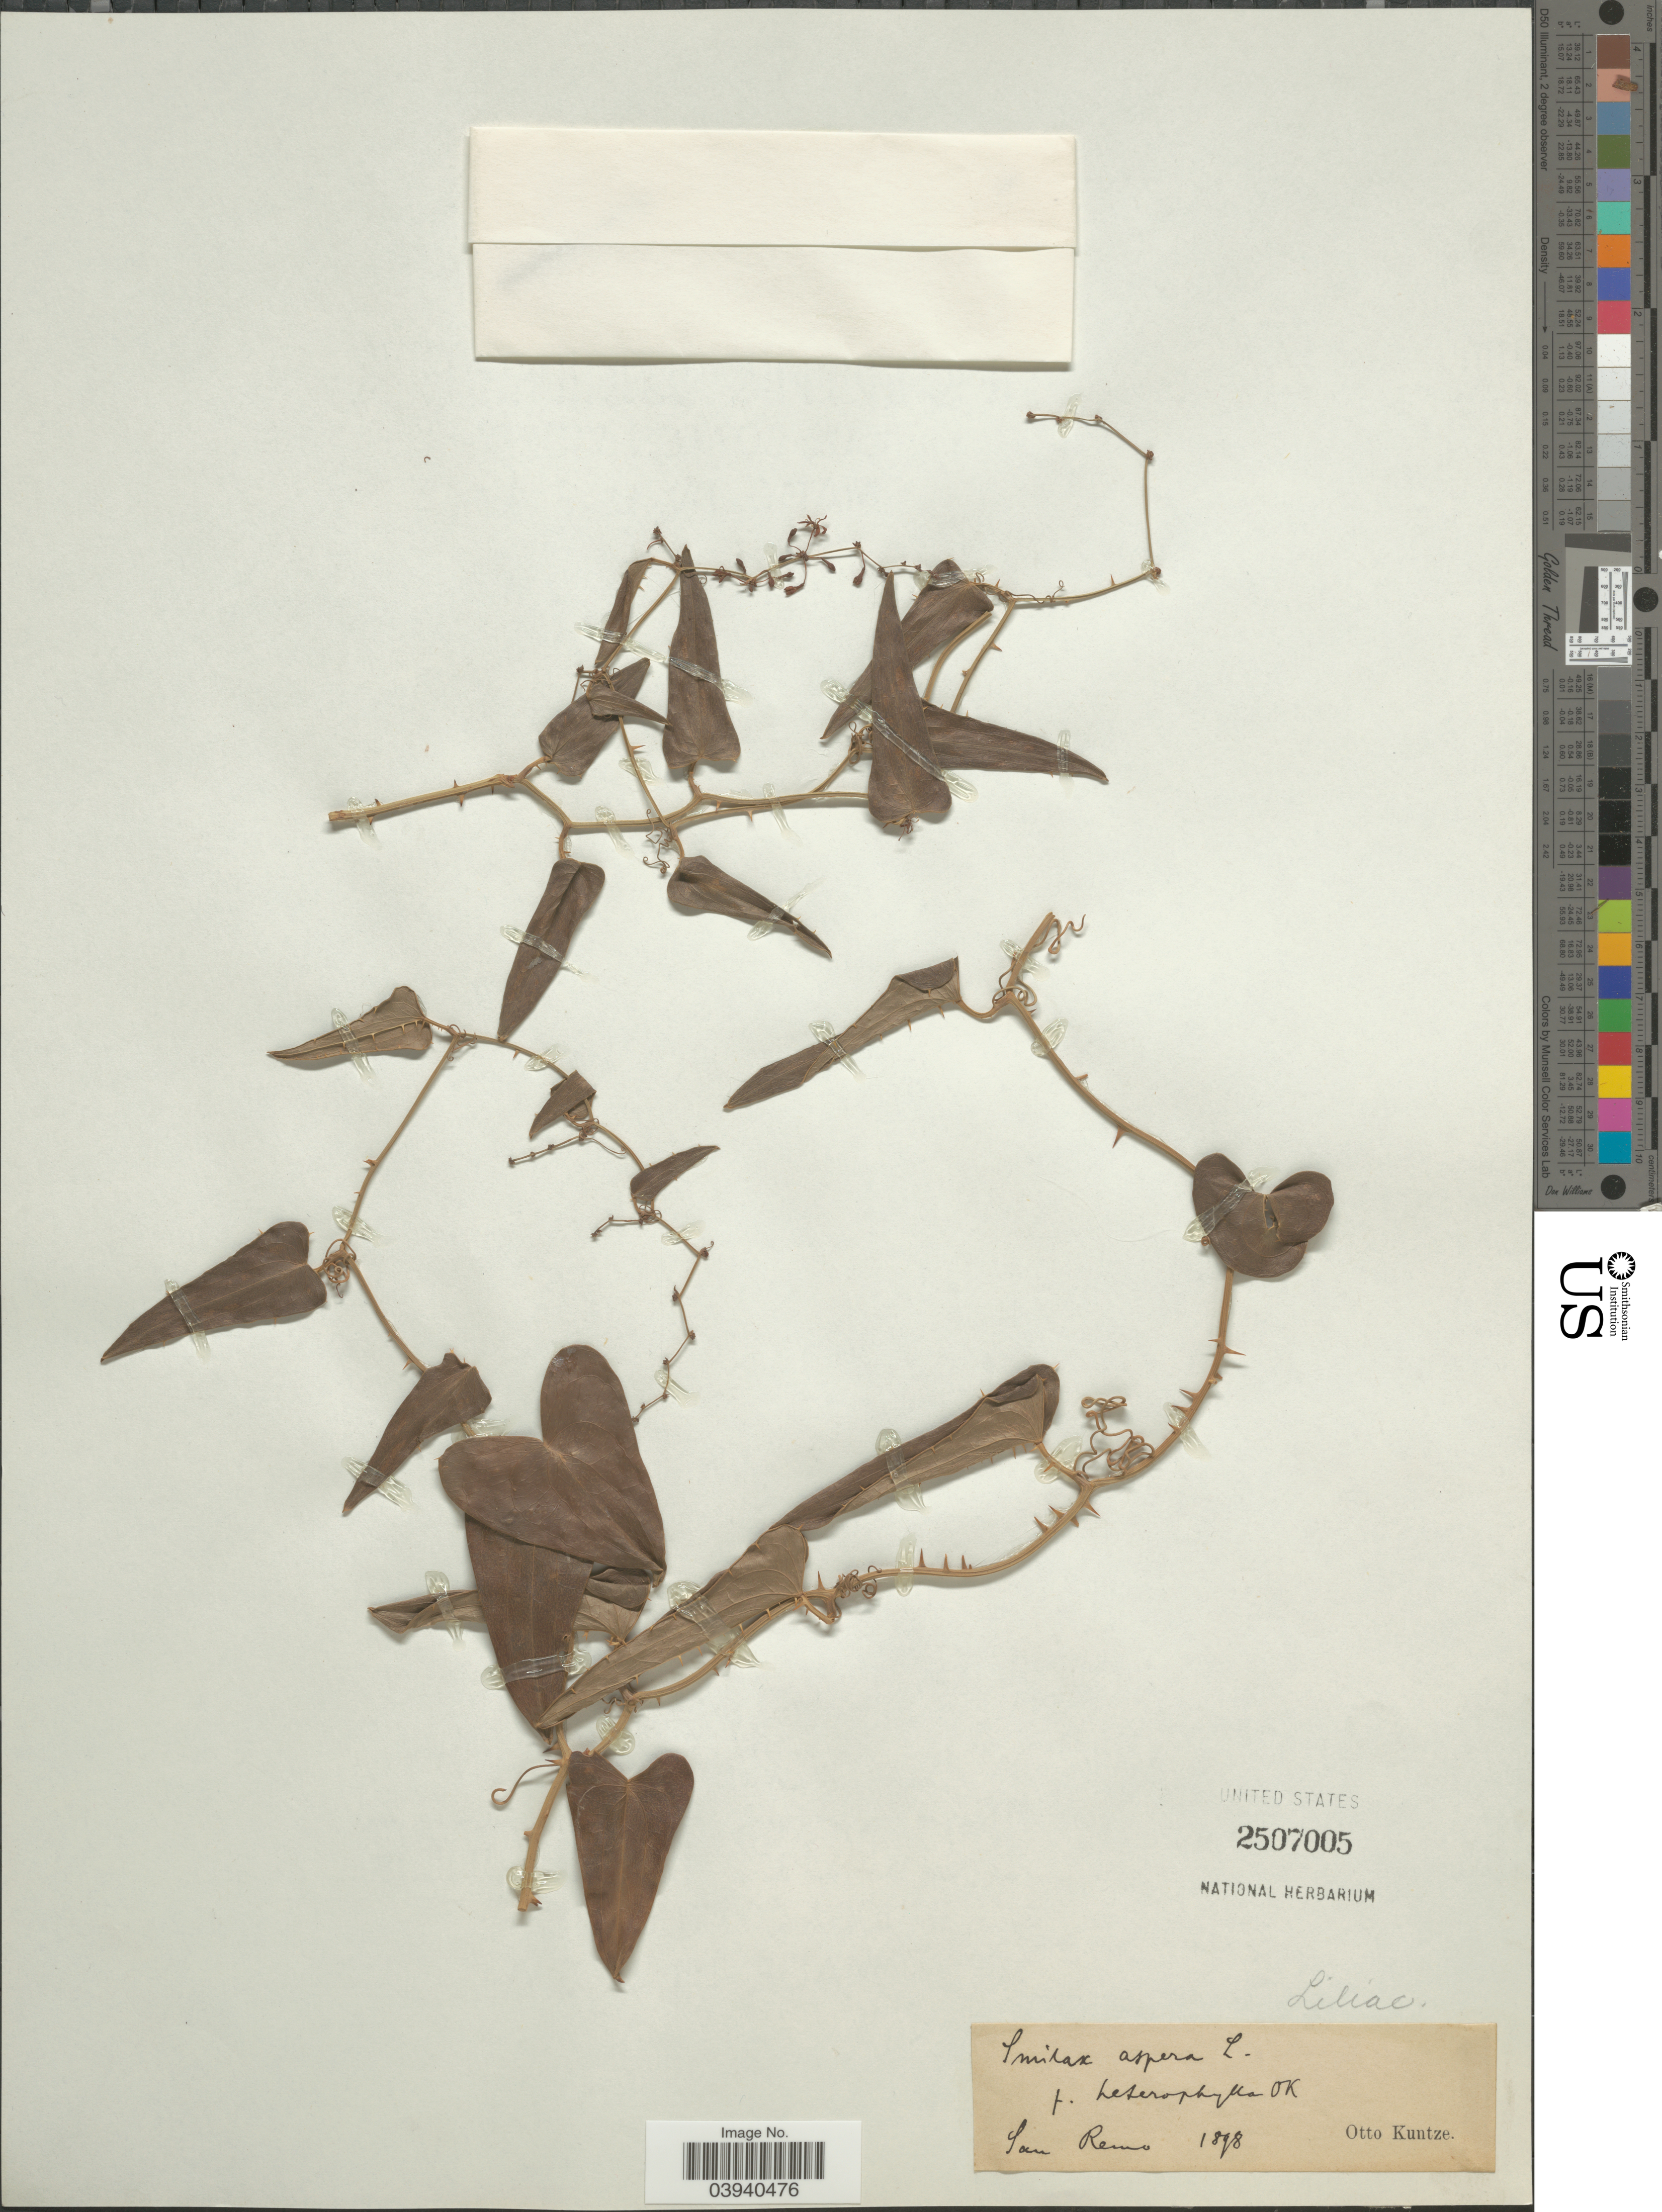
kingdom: Plantae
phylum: Tracheophyta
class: Liliopsida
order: Liliales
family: Smilacaceae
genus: Smilax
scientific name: Smilax aspera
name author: L.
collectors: C.E.O. Kuntze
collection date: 1898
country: Italy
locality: San Remo.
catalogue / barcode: US 2507005